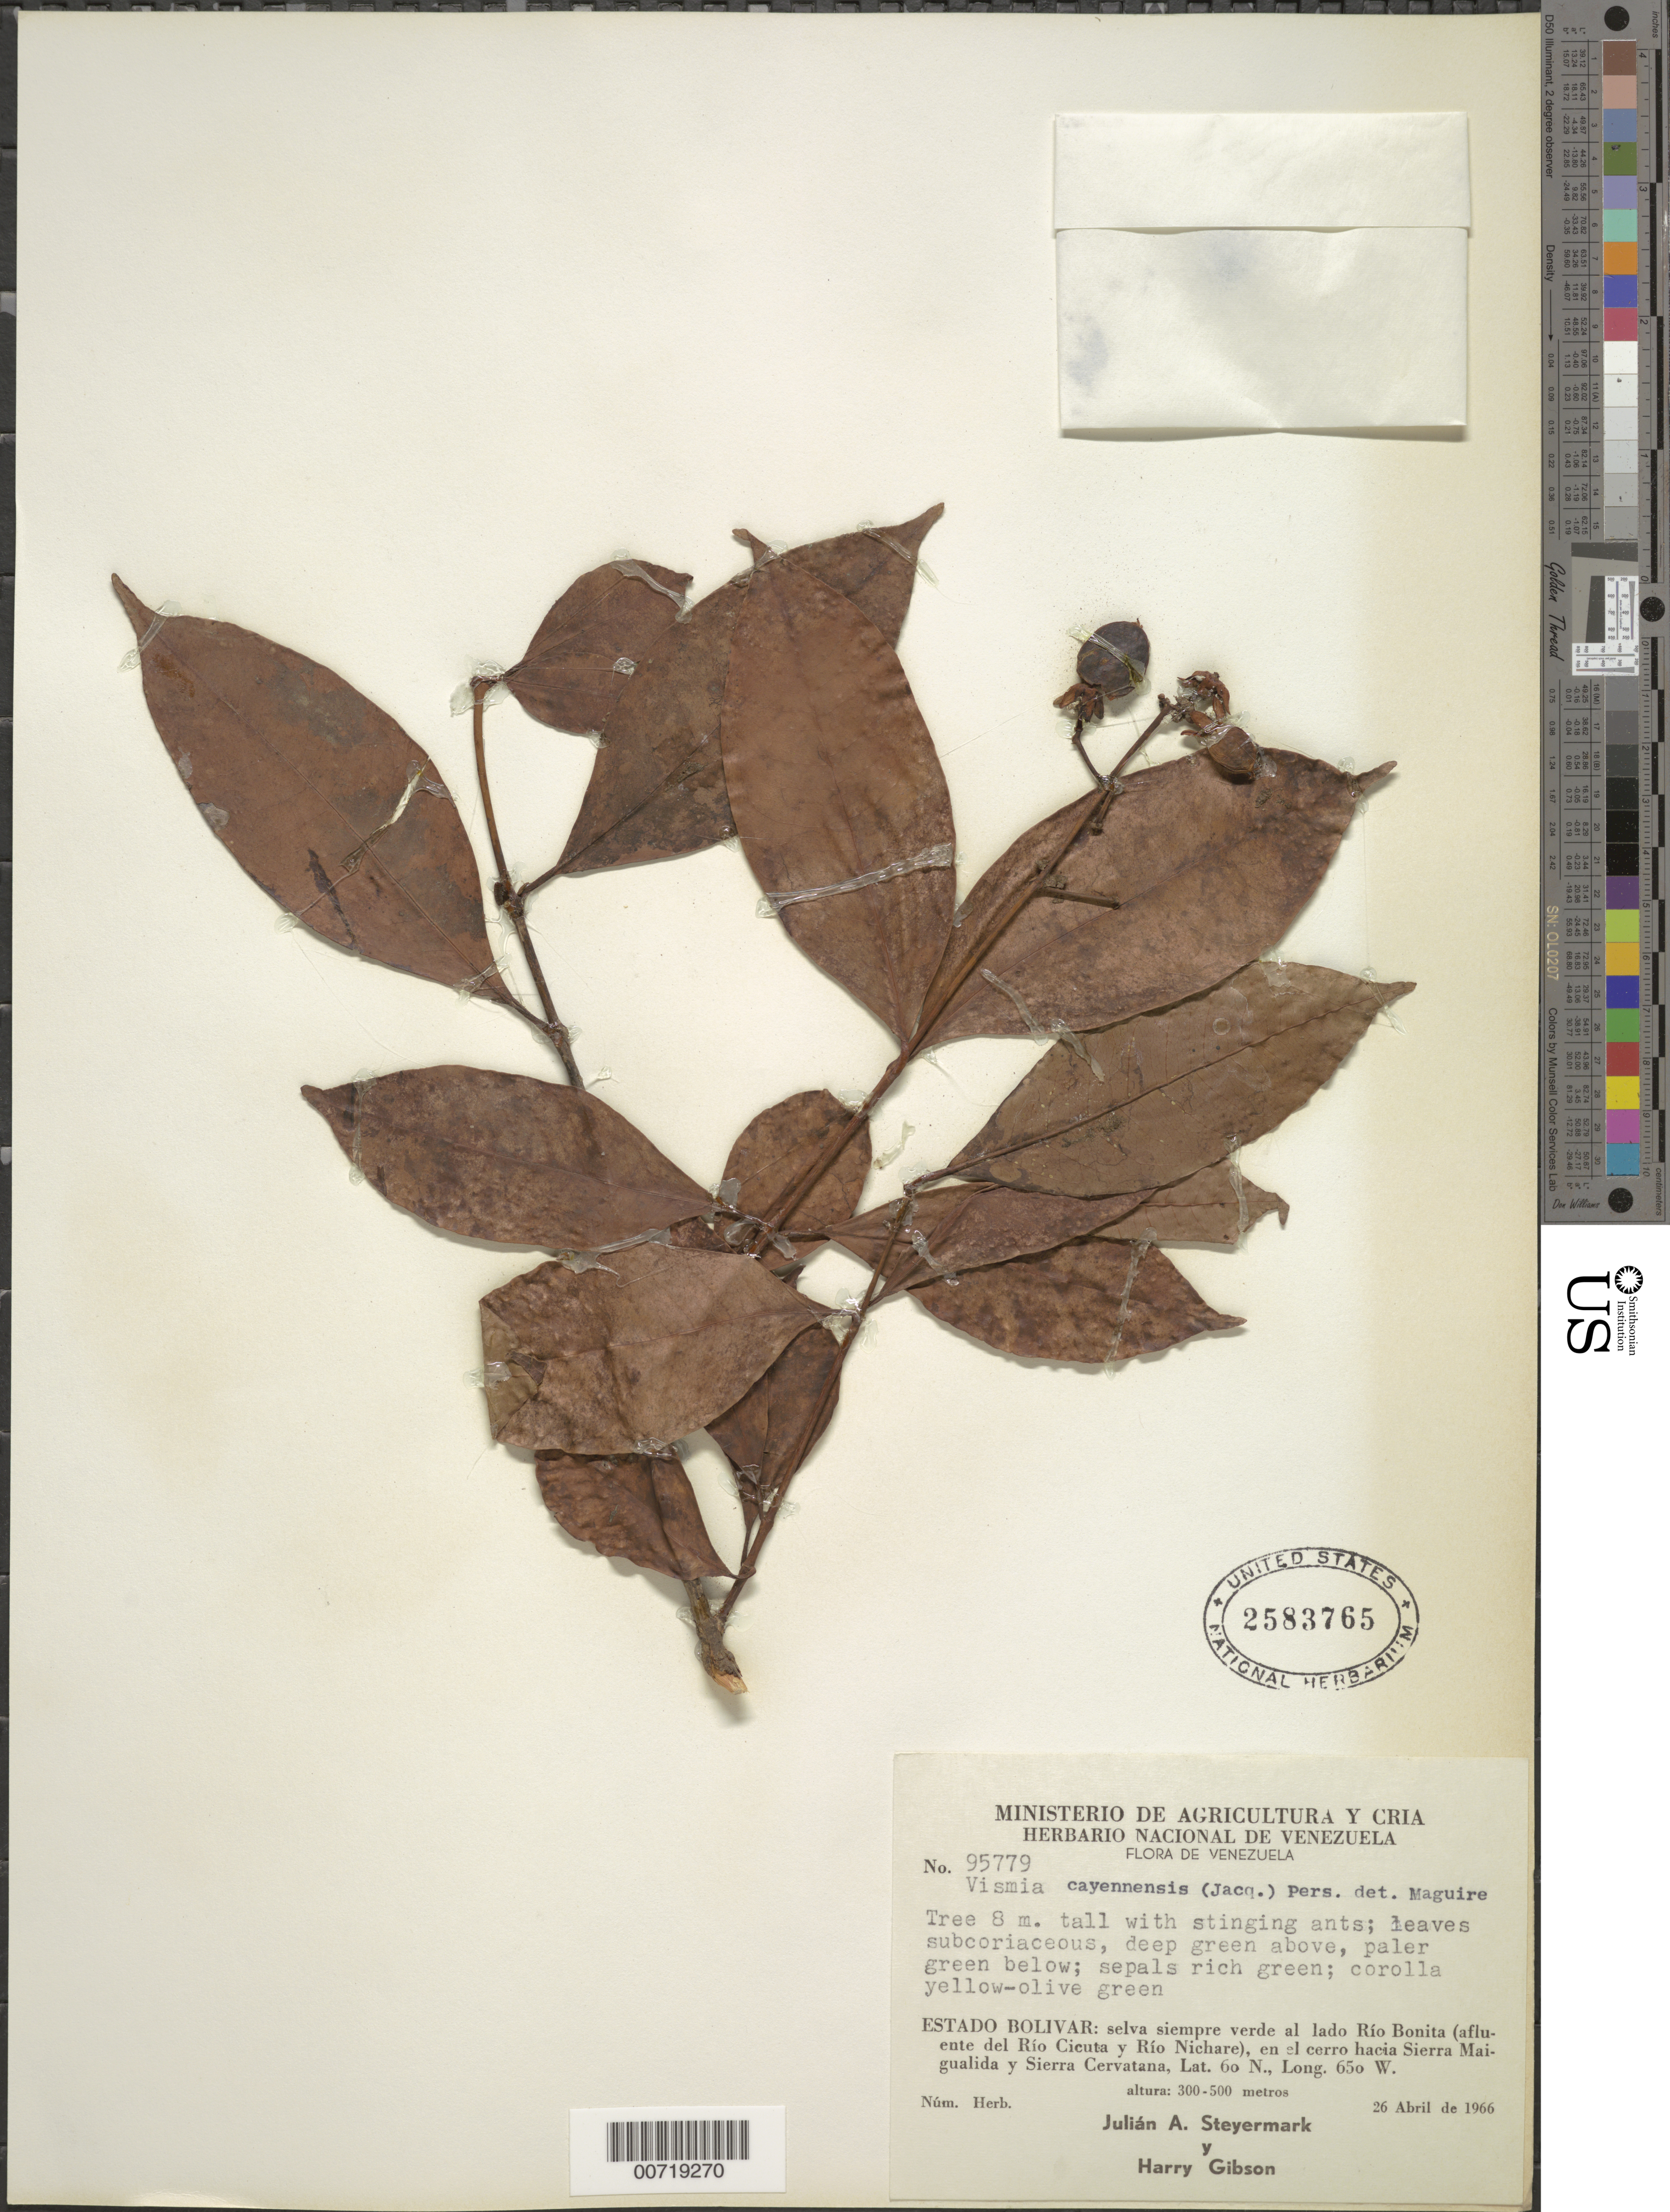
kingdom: Plantae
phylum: Tracheophyta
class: Magnoliopsida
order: Malpighiales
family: Hypericaceae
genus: Vismia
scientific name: Vismia cayennensis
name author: (Jacq.) Pers.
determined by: Maguire, Bassett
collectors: J. Steyermark & H. Gibson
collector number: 95779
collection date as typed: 26-Apr-66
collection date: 1966-04-26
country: Venezuela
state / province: Bolívar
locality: Río Bonita (aflu. Río Cicuta y Río Nichare), Cerro hacia Sierra Maigualida y Sierra Cervatana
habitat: Evergreen forest along river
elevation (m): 300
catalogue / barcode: US 2583765